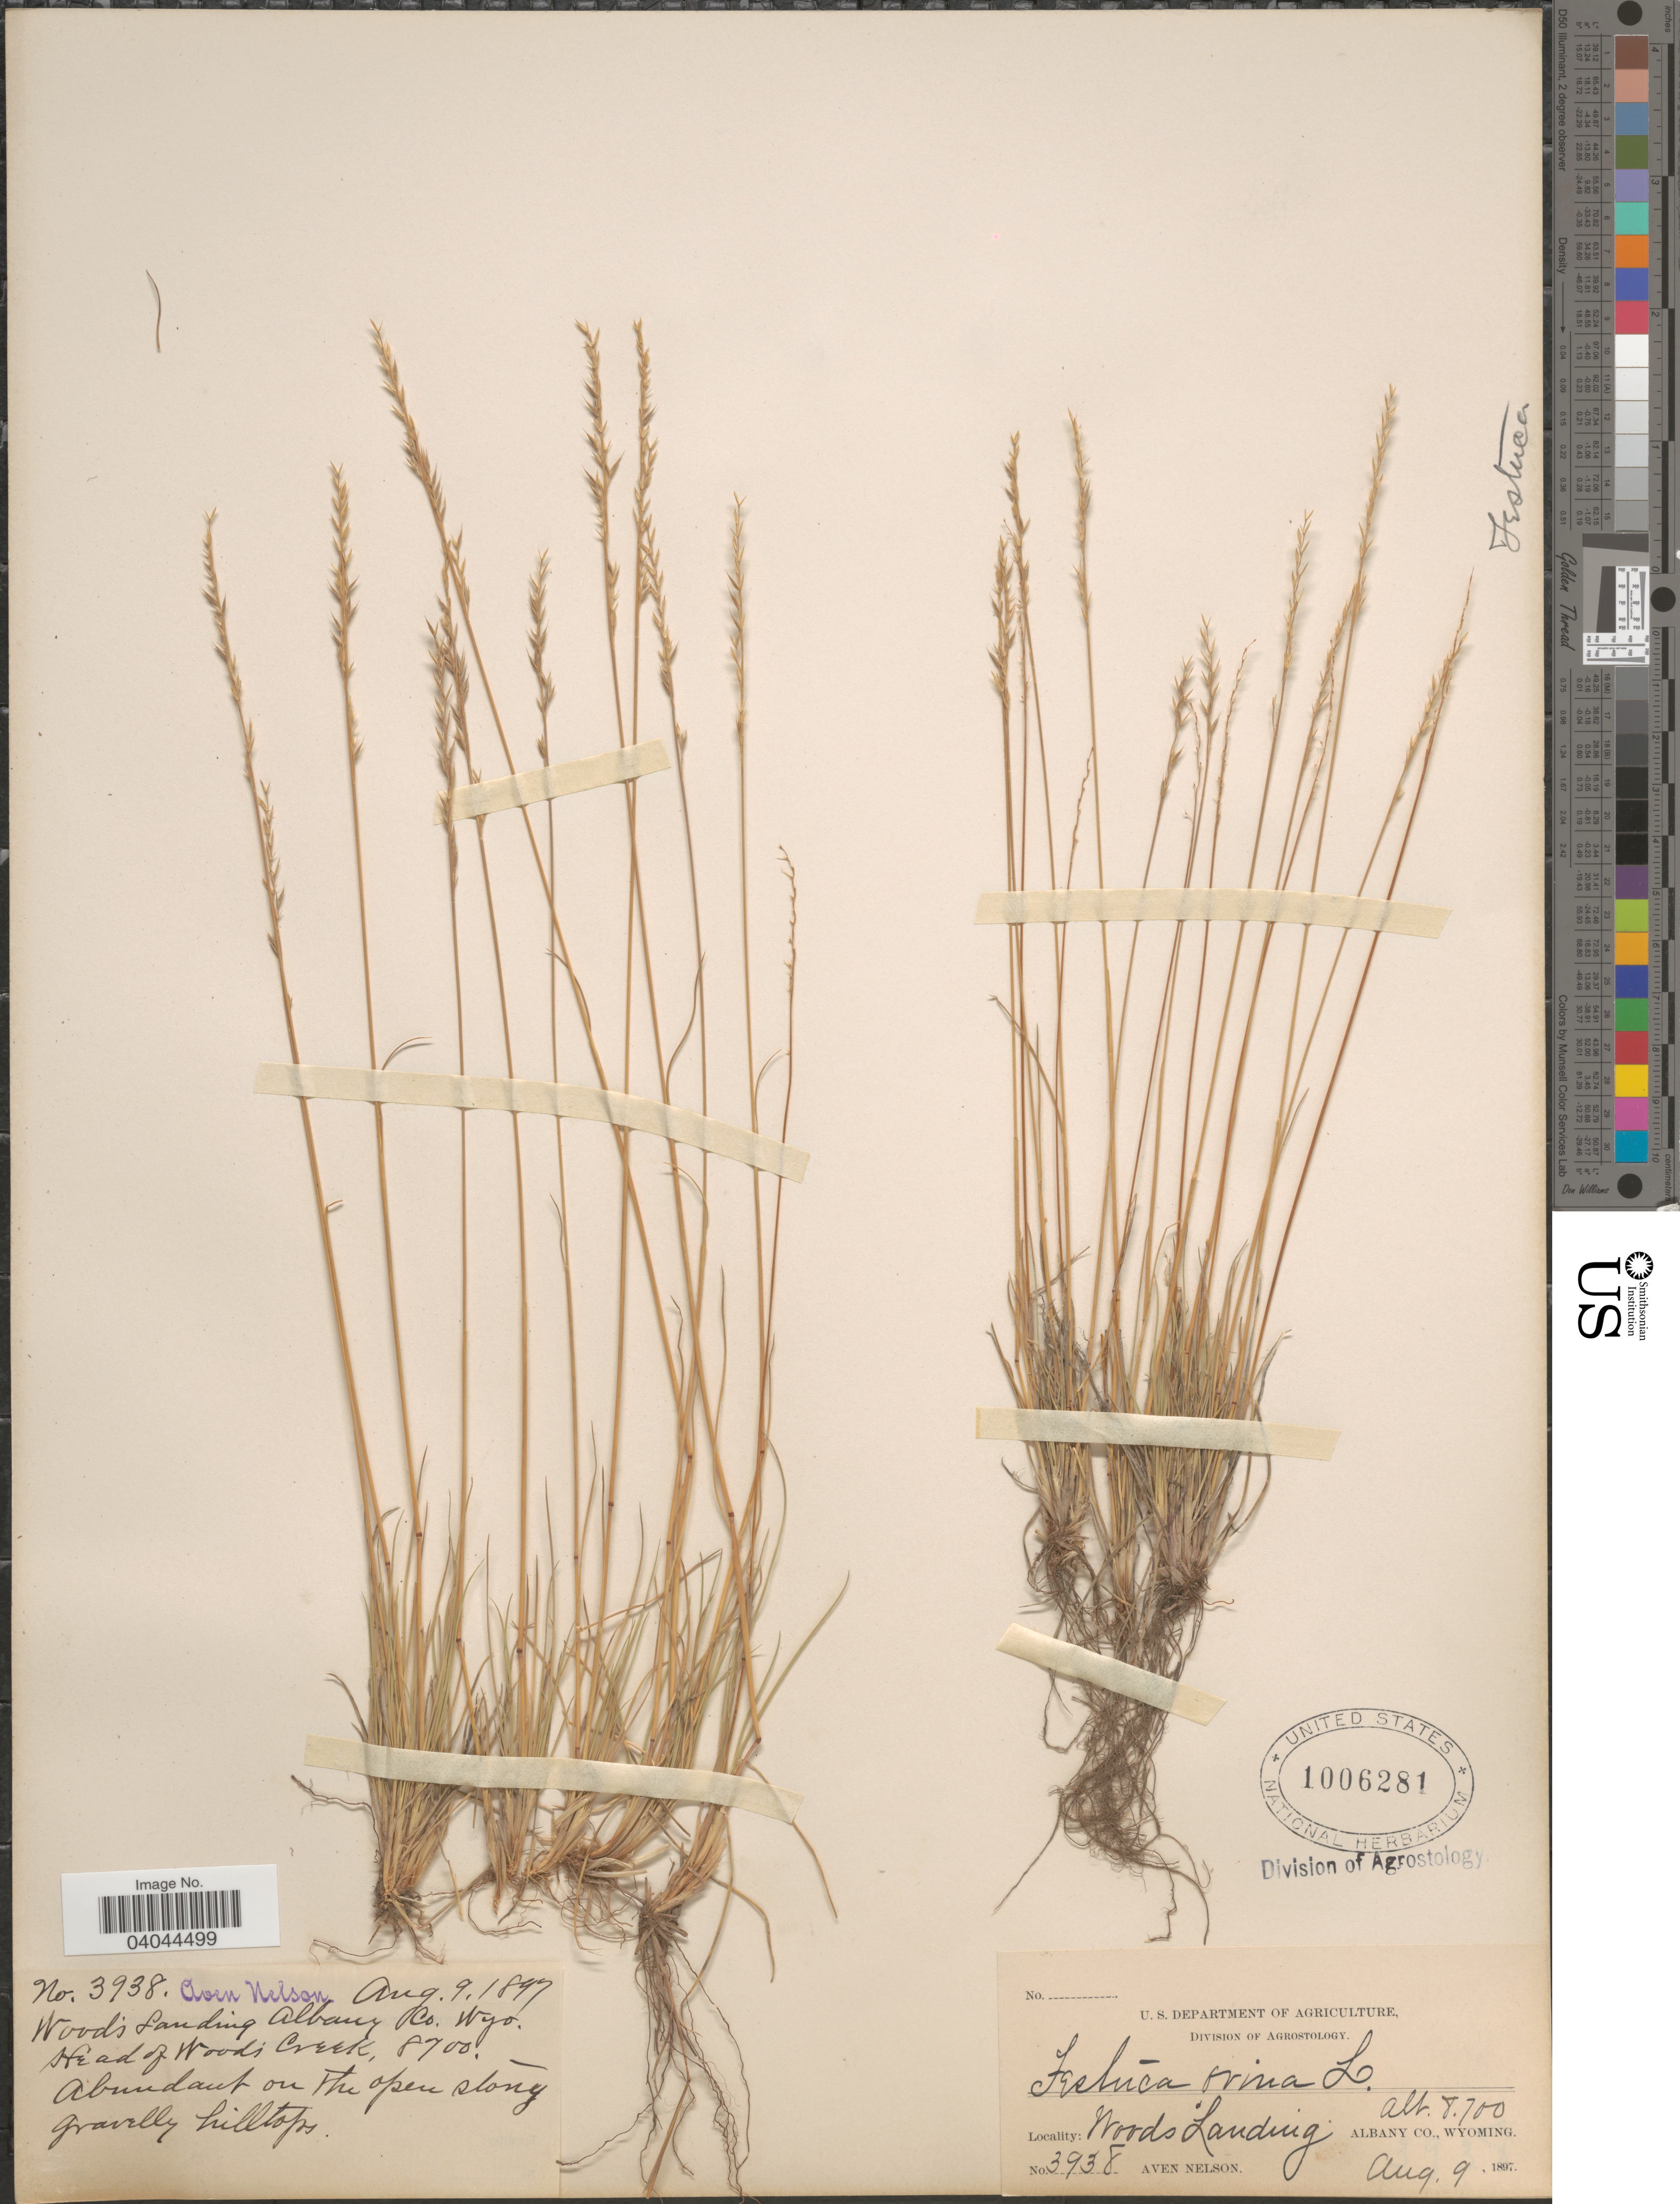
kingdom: Plantae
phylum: Tracheophyta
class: Liliopsida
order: Poales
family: Poaceae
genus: Festuca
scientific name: Festuca ovina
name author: L.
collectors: A. Nelson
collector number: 3938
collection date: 1897-08-09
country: United States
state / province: Wyoming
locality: Woods Landing. Albany Co. Head of Woods Creek.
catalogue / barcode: US 1006281